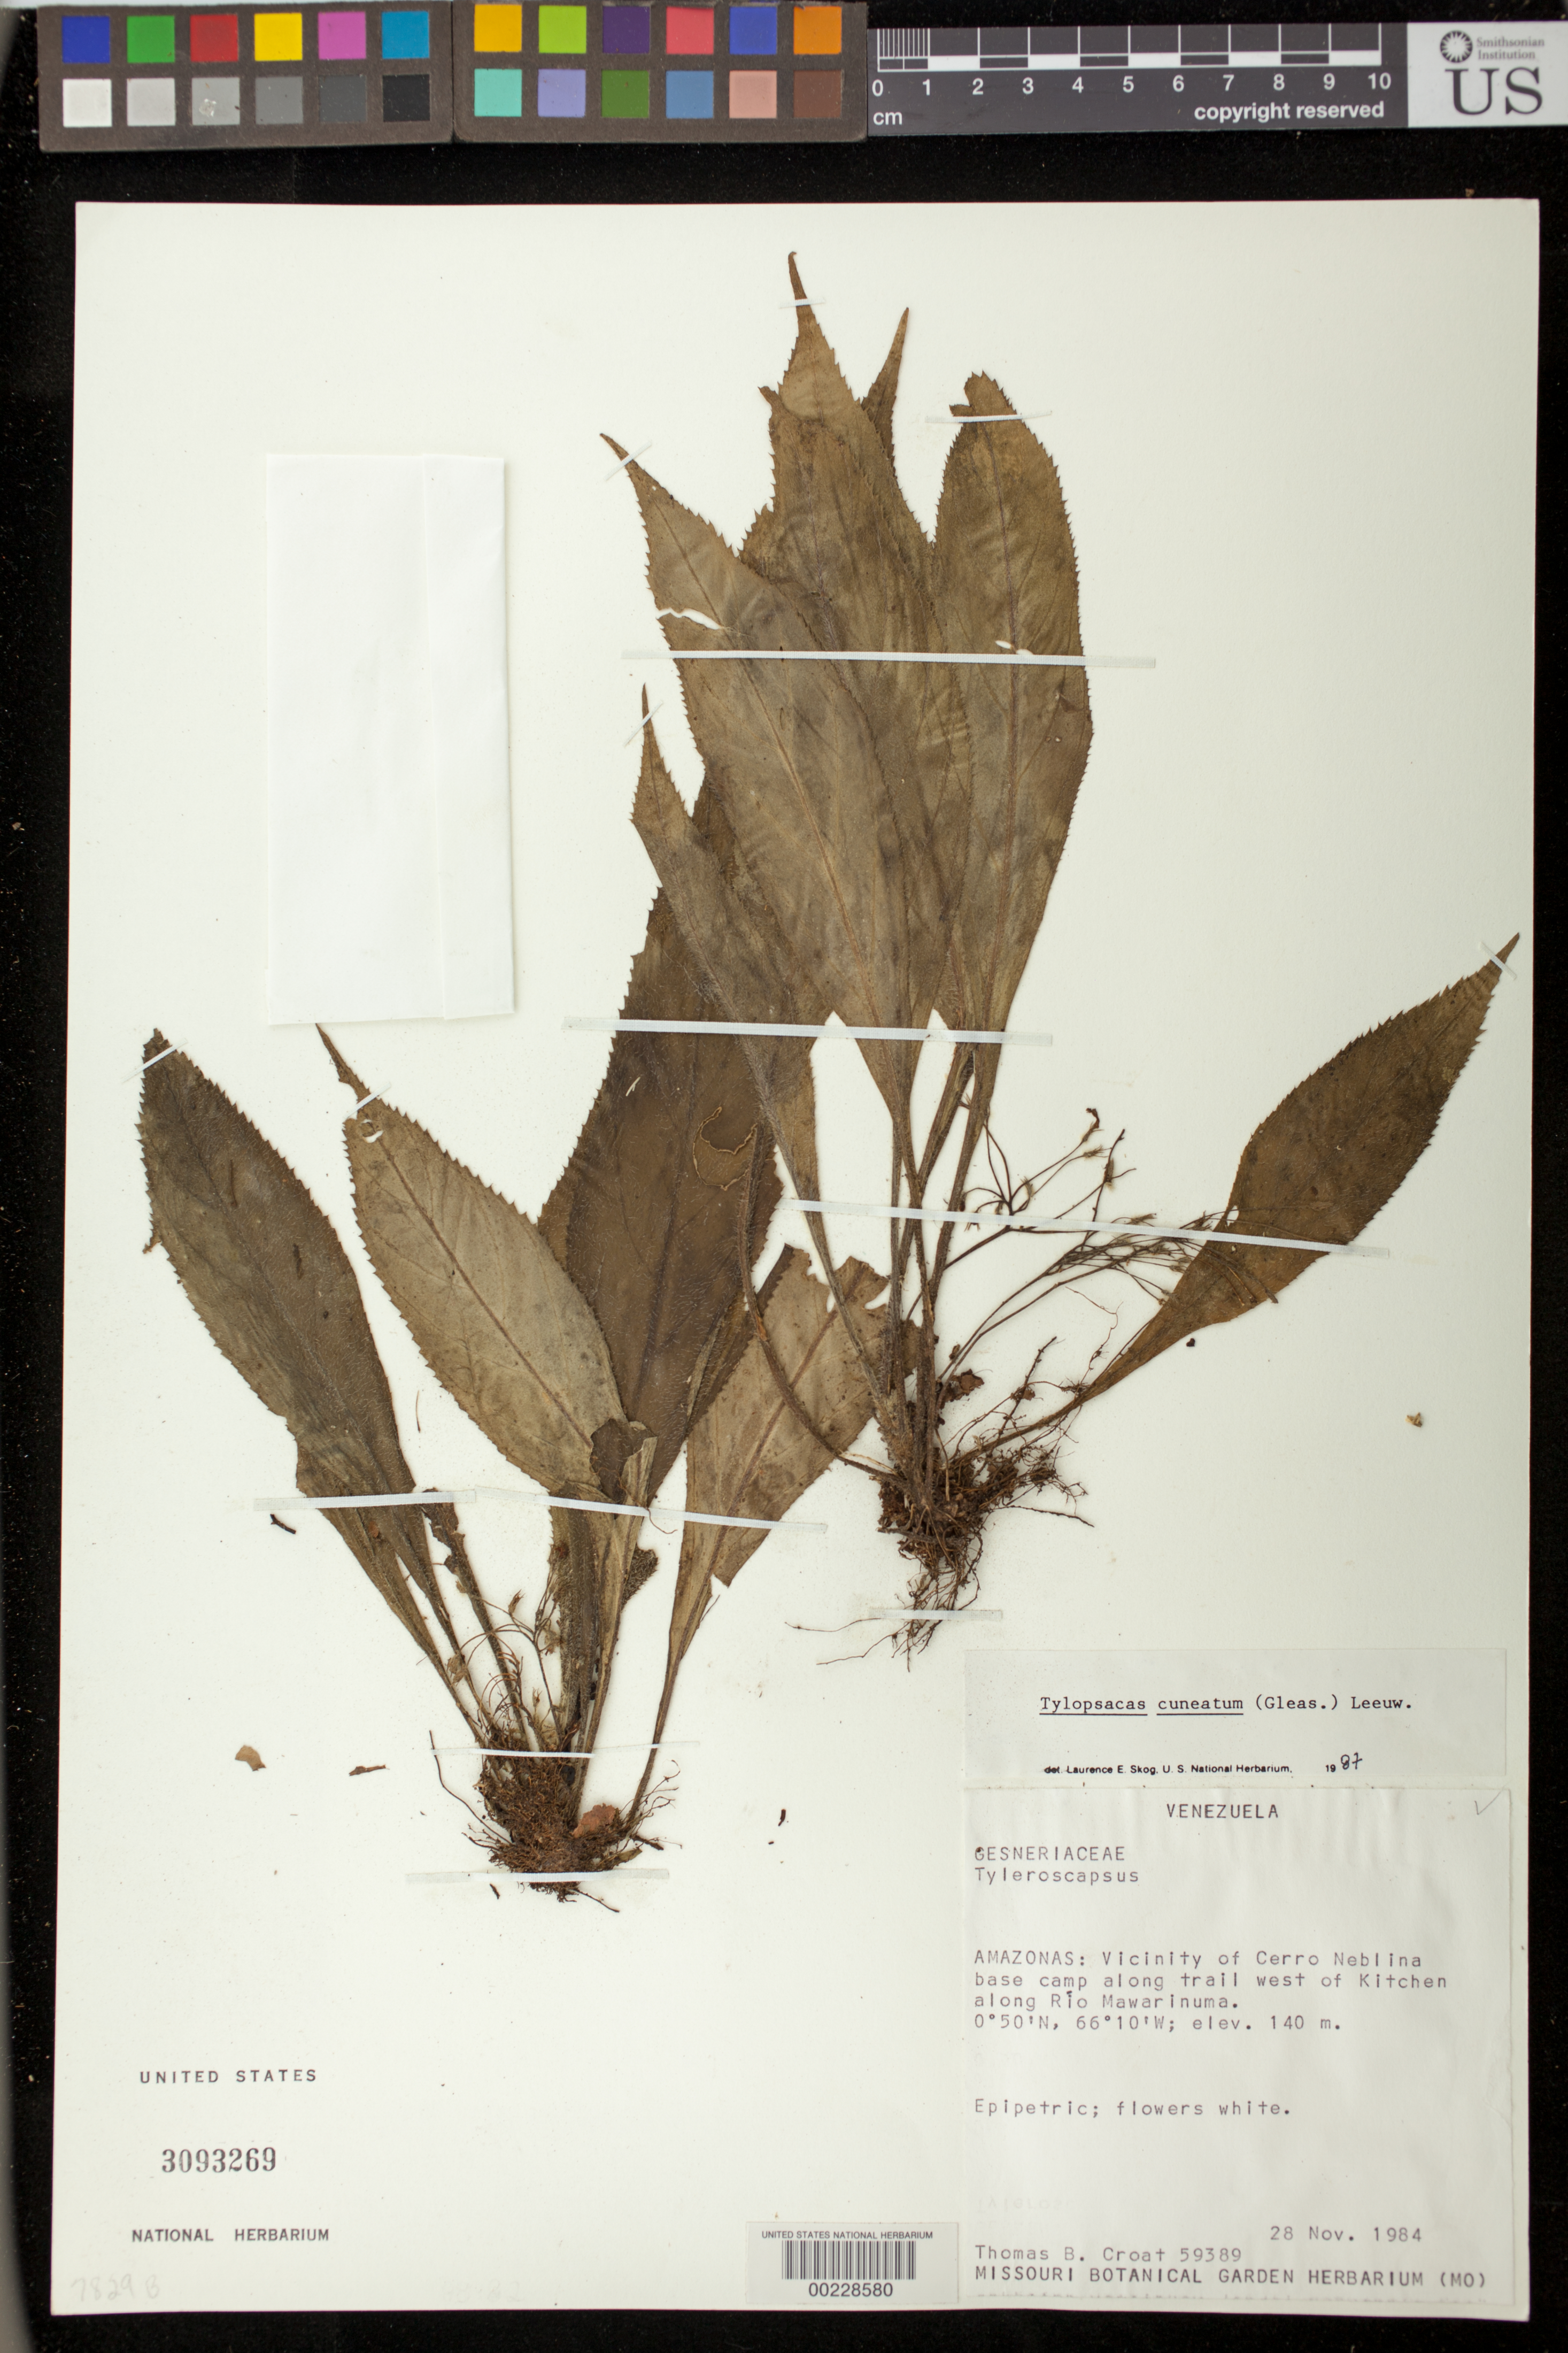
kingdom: Plantae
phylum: Tracheophyta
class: Magnoliopsida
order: Lamiales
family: Gesneriaceae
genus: Tylopsacas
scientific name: Tylopsacas cuneata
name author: (Gleason) Leeuwenb.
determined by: Clark, J. L., (SEL), The Marie Selby Botanical Garden (UNITED STATES)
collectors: T. B. Croat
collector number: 59389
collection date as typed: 28 Nov 1984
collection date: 1984-11-28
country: Venezuela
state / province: Amazonas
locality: Vicinity of Cerro Neblina base camp along trail W of kitchen along Rio Mawarinuma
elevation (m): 140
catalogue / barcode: US 3093269